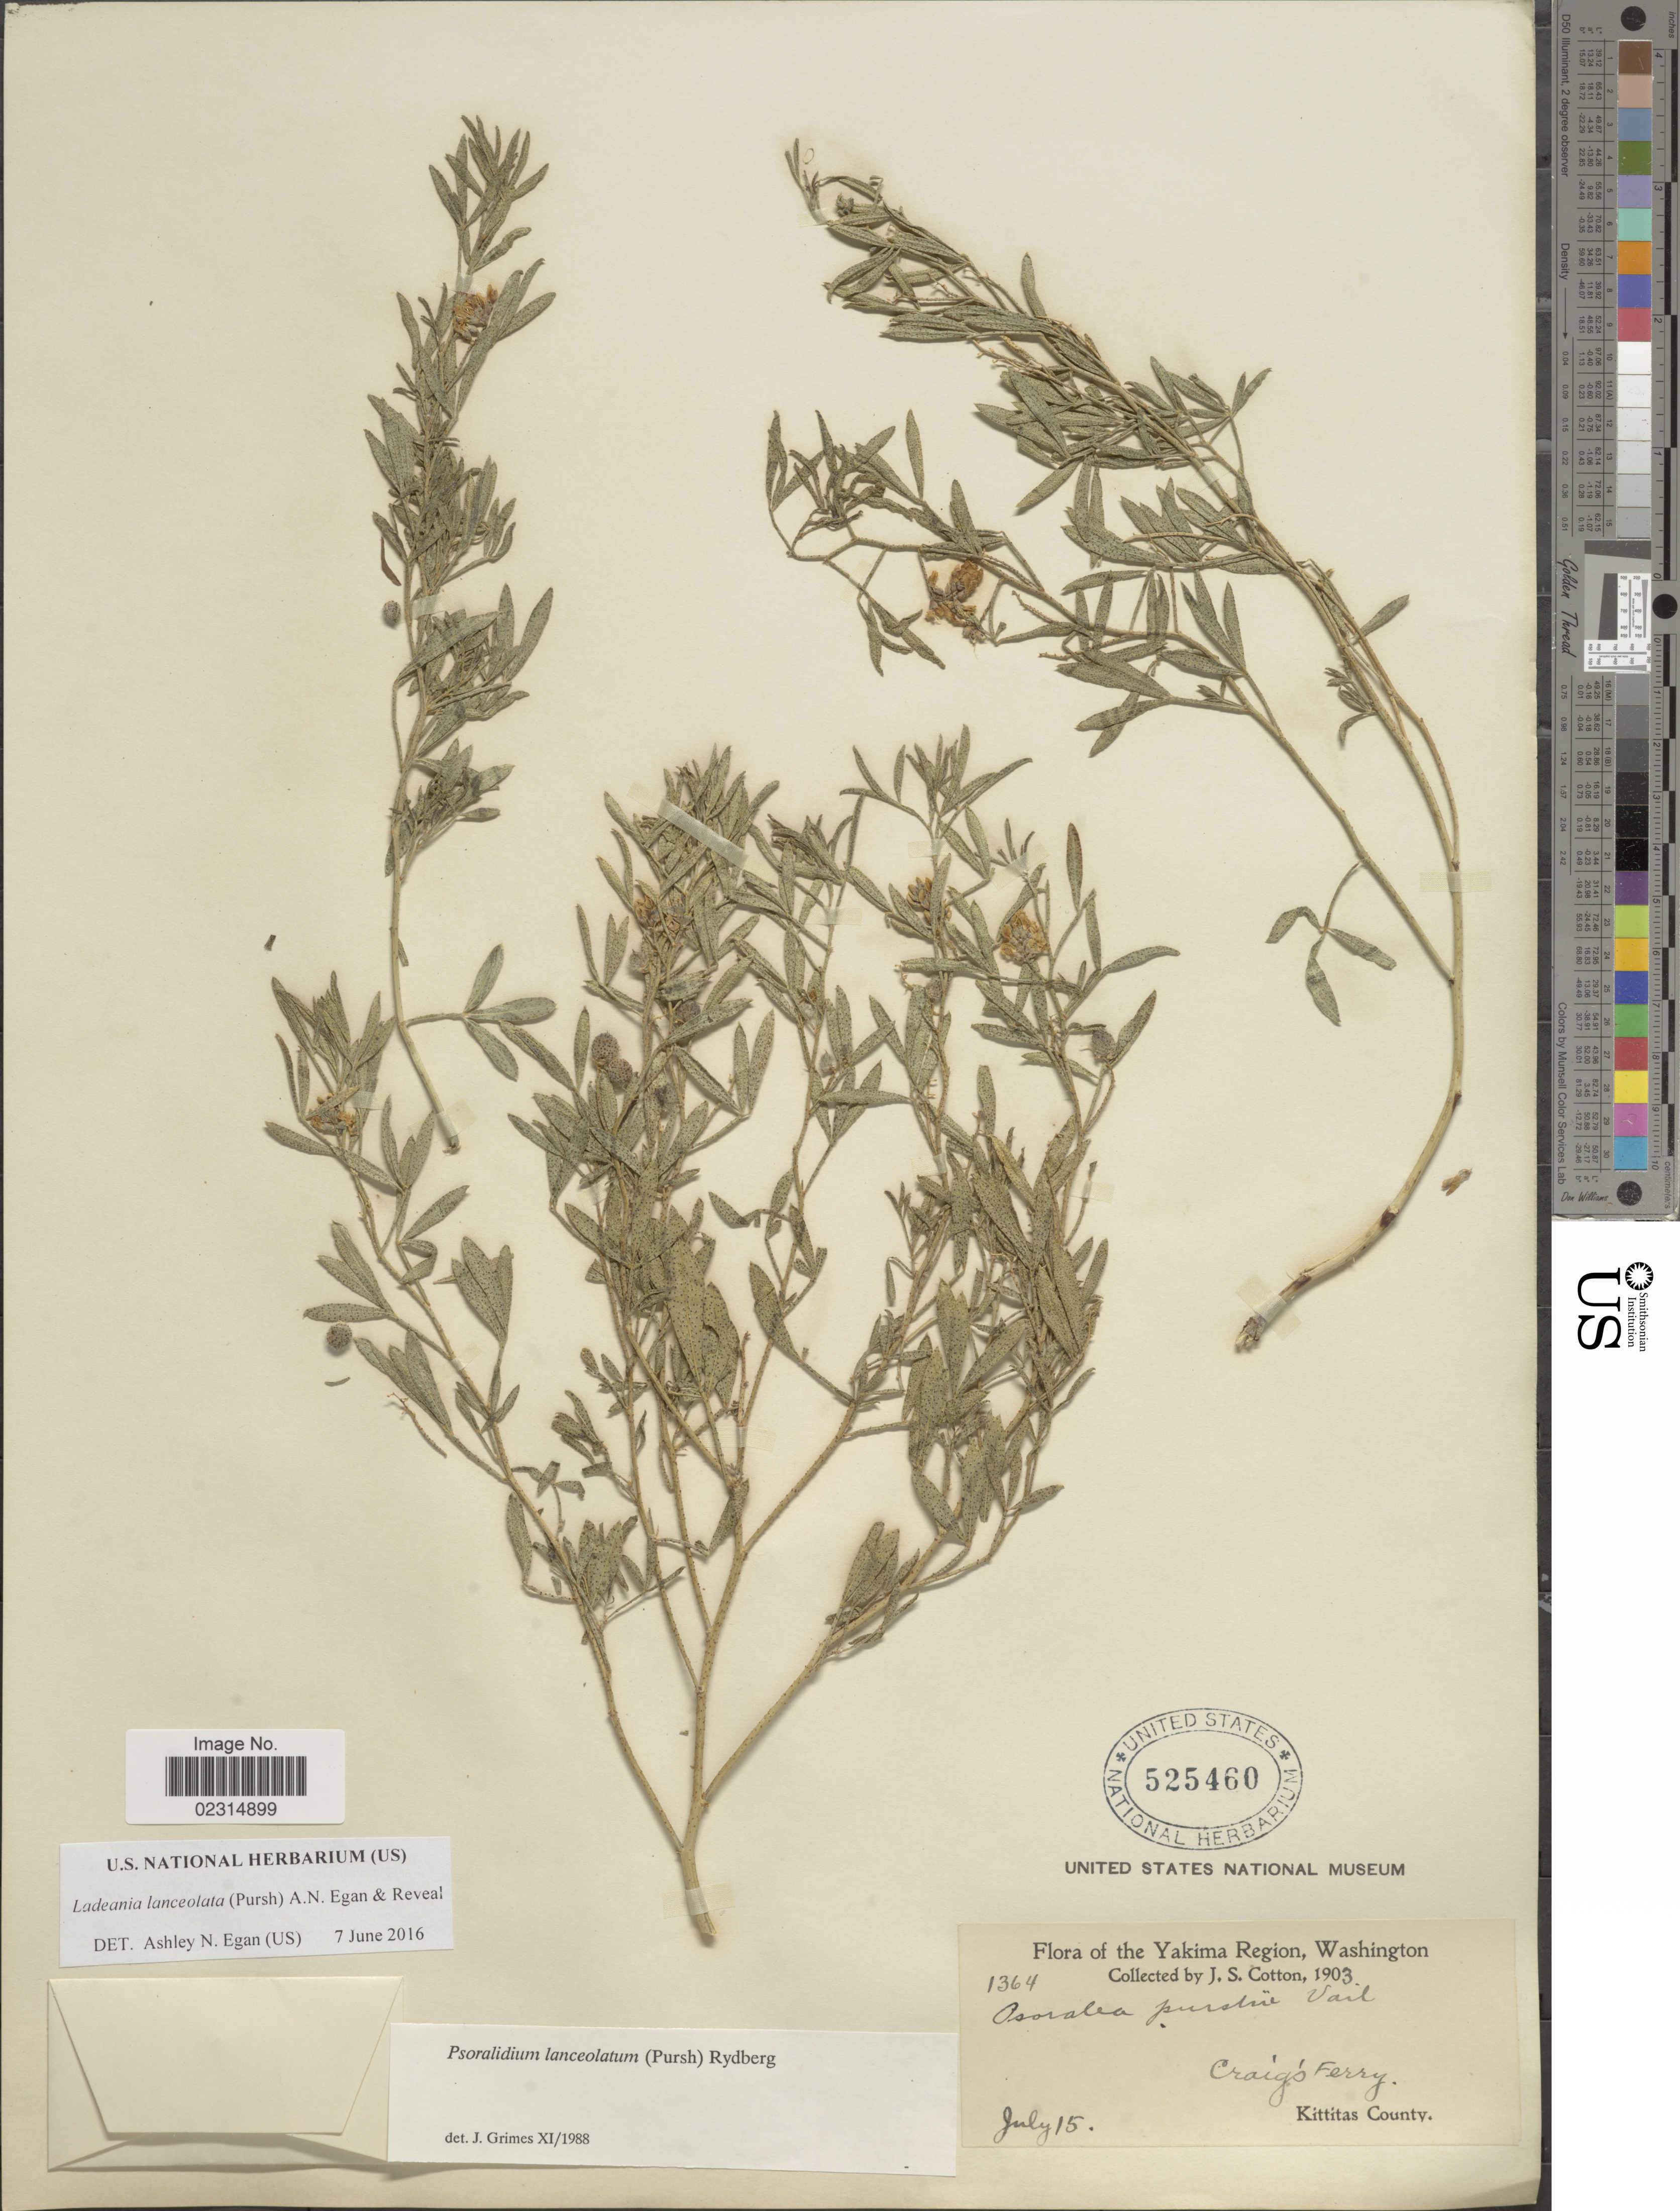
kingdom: Plantae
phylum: Tracheophyta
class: Magnoliopsida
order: Fabales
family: Fabaceae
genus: Ladeania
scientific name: Ladeania lanceolata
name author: (Pursh) A.N. Egan & Reveal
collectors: J. S. Cotton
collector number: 1364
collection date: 1903-07-15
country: United States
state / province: Washington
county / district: Kittitas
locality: The Yakima Region, Craig's Ferry, Kittitas County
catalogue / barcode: US 525460